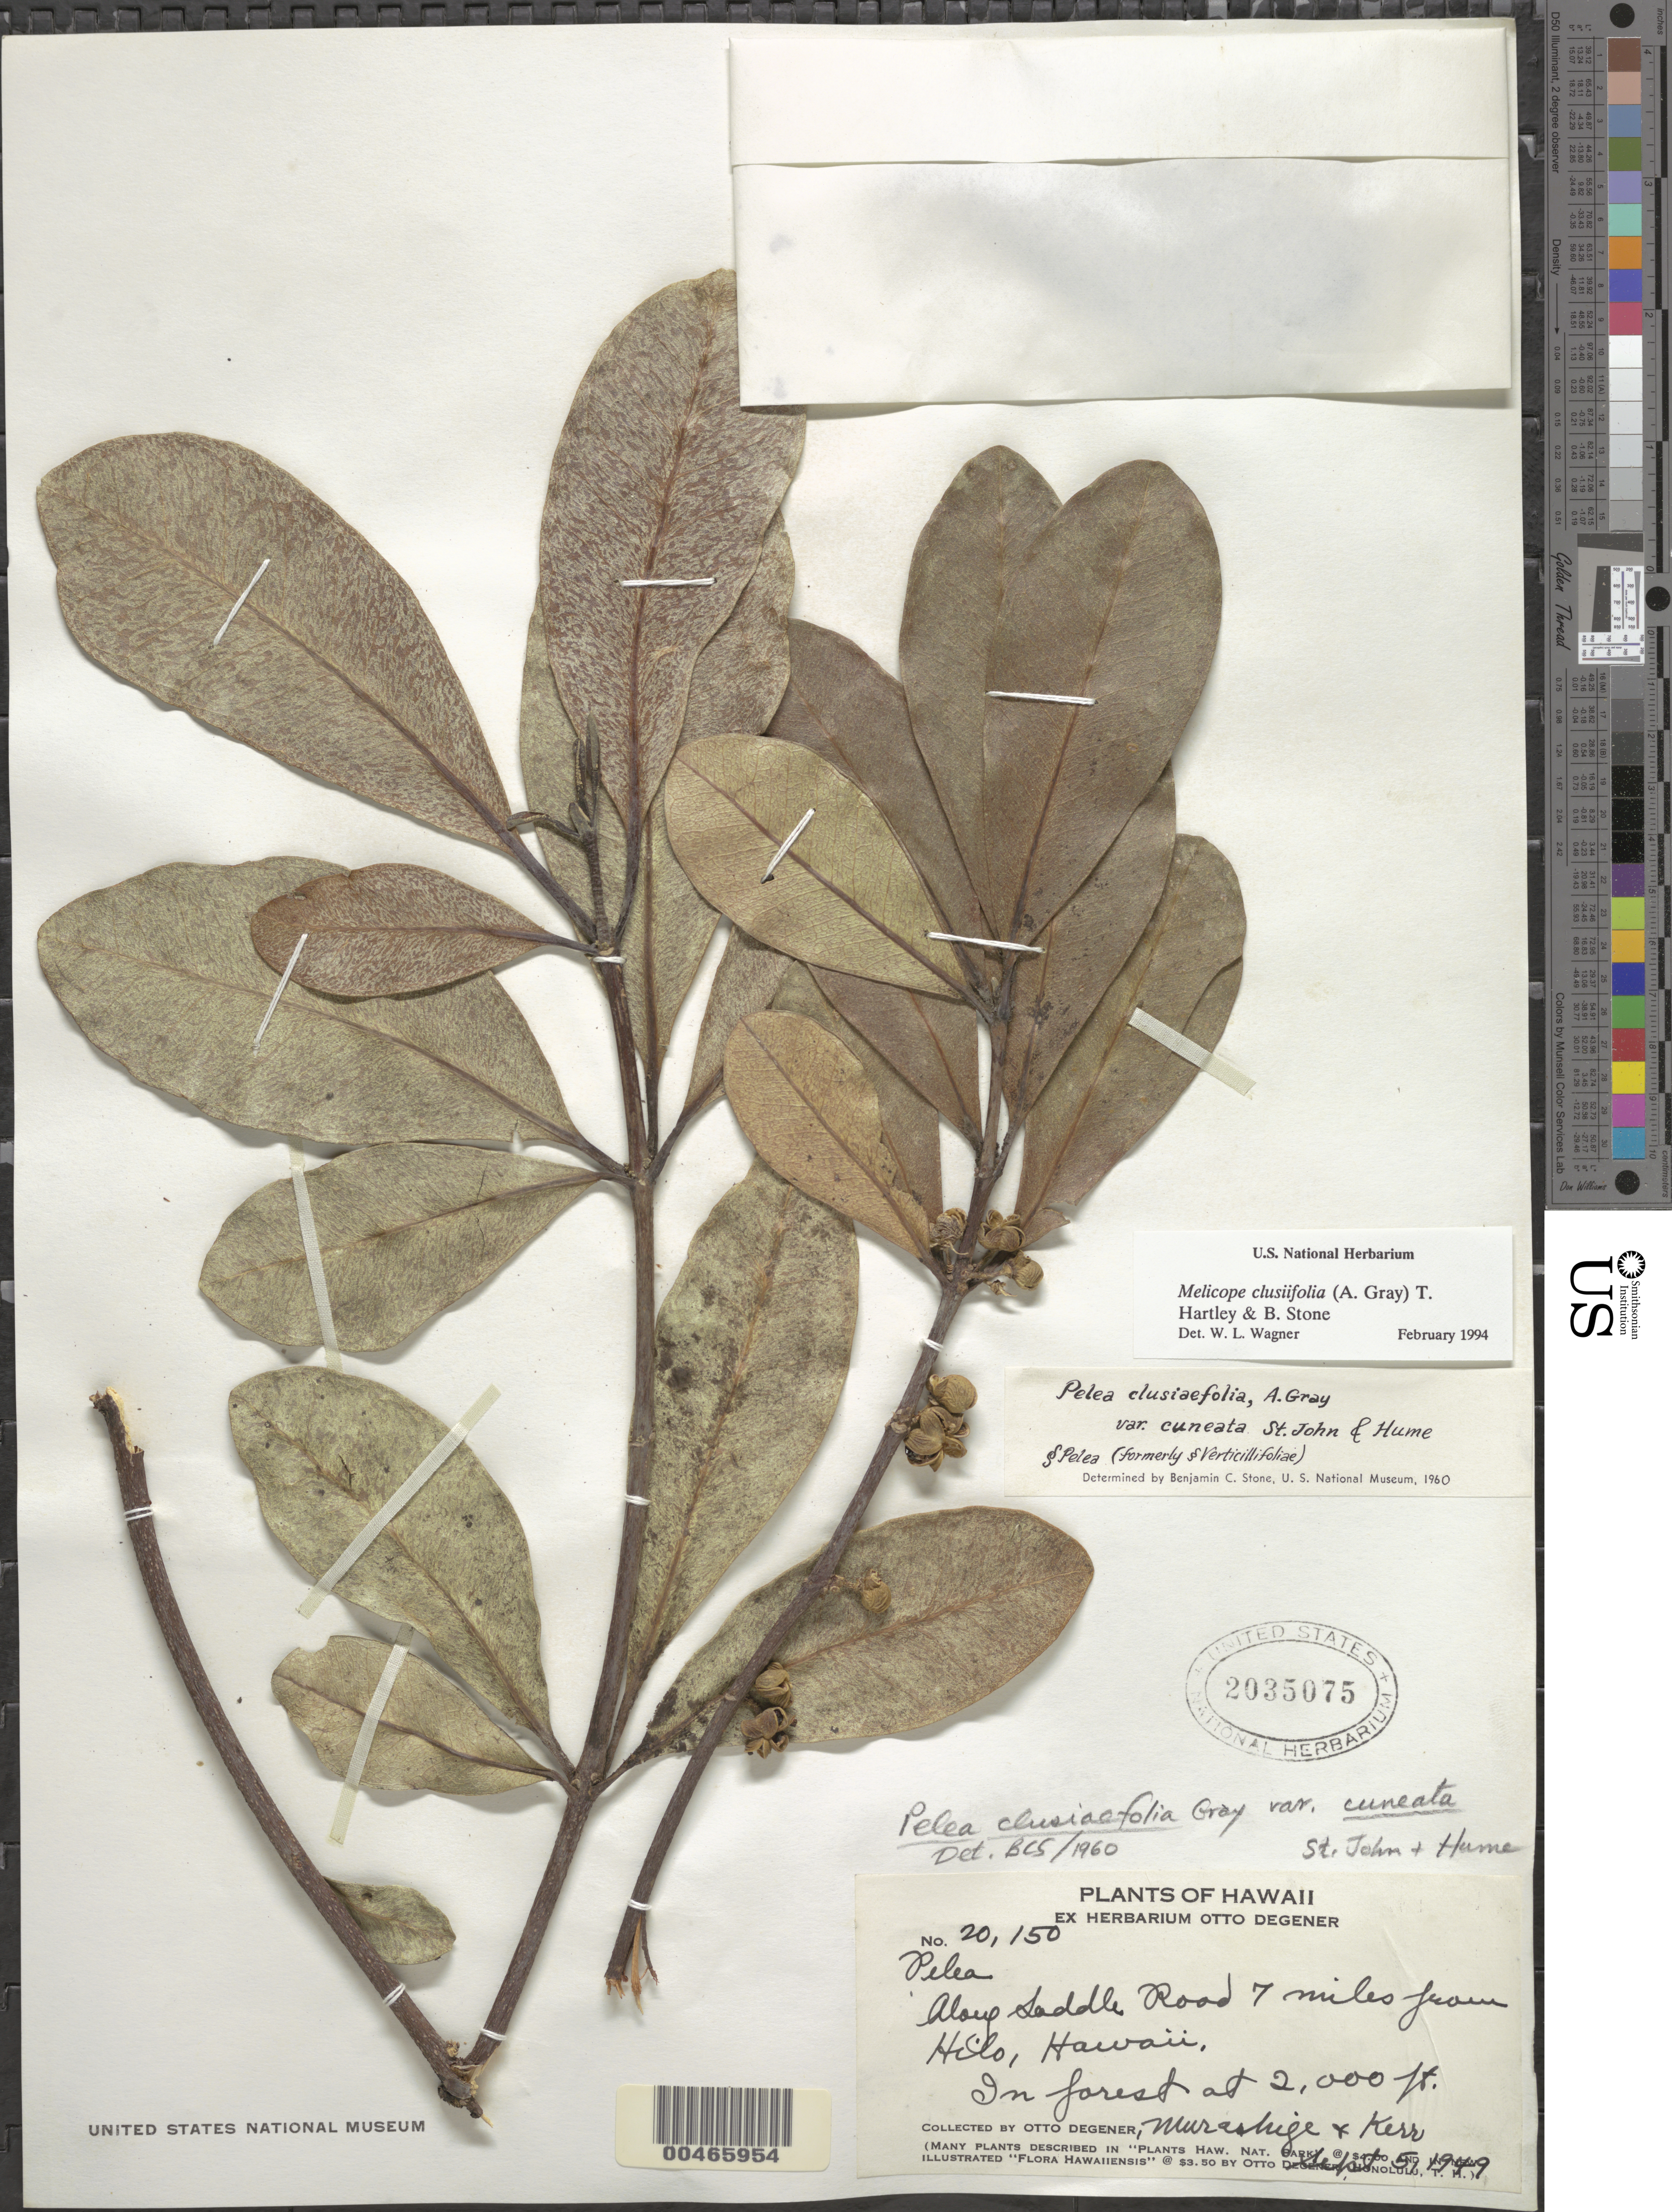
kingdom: Plantae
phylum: Tracheophyta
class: Magnoliopsida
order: Sapindales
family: Rutaceae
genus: Melicope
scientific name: Melicope clusiifolia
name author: (A. Gray) T.G. Hartley & B.C. Stone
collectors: O. Degener, Murashige & Kerr, --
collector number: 20150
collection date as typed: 5 Sep 1949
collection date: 1949-09-05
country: United States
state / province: Hawaii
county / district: Hawaii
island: Hawaii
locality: Along Saddle Road 7 miles from Hilo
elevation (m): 610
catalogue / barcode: US 2035075